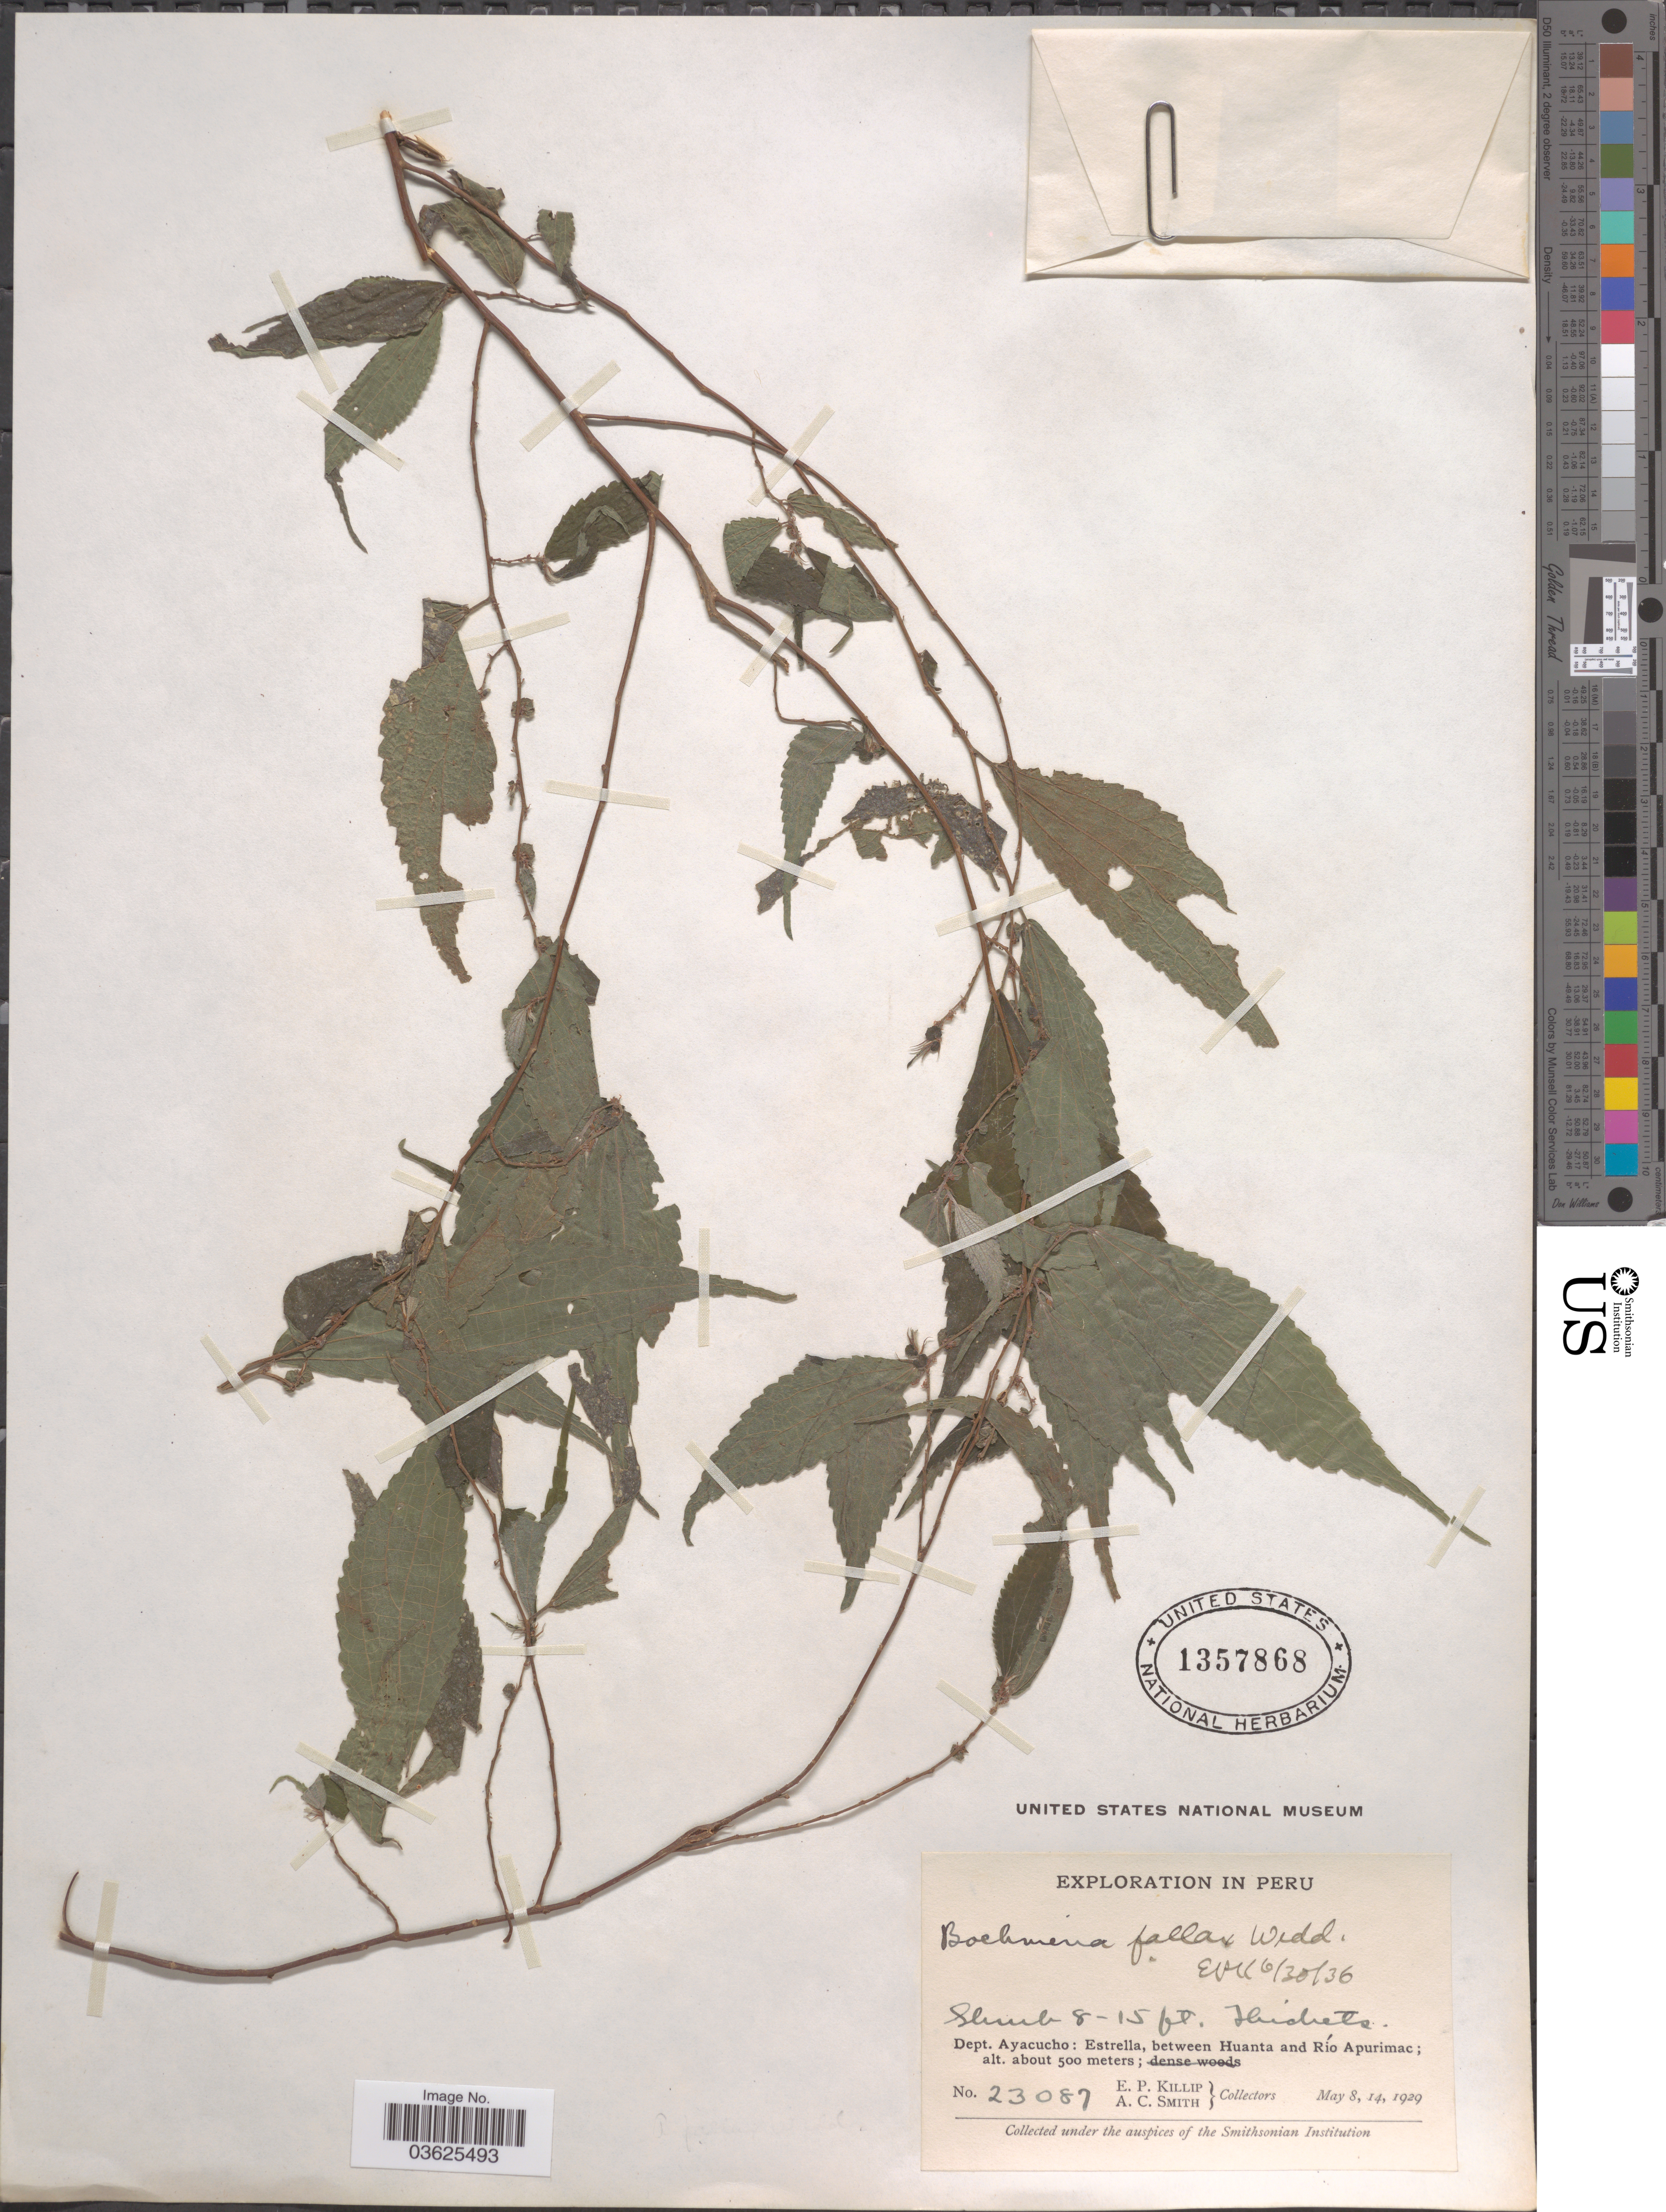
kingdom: Plantae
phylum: Tracheophyta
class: Magnoliopsida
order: Rosales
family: Urticaceae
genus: Boehmeria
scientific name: Boehmeria ulmifolia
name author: Wedd.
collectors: E. P. Killip & A. C. Smith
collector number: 23087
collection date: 1929-05-08/1929-05-14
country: Peru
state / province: Ayacucho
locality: Dept. Ayacucho: Estrella, between Huanta and Río Apurimac.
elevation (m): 500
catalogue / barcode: US 1357868